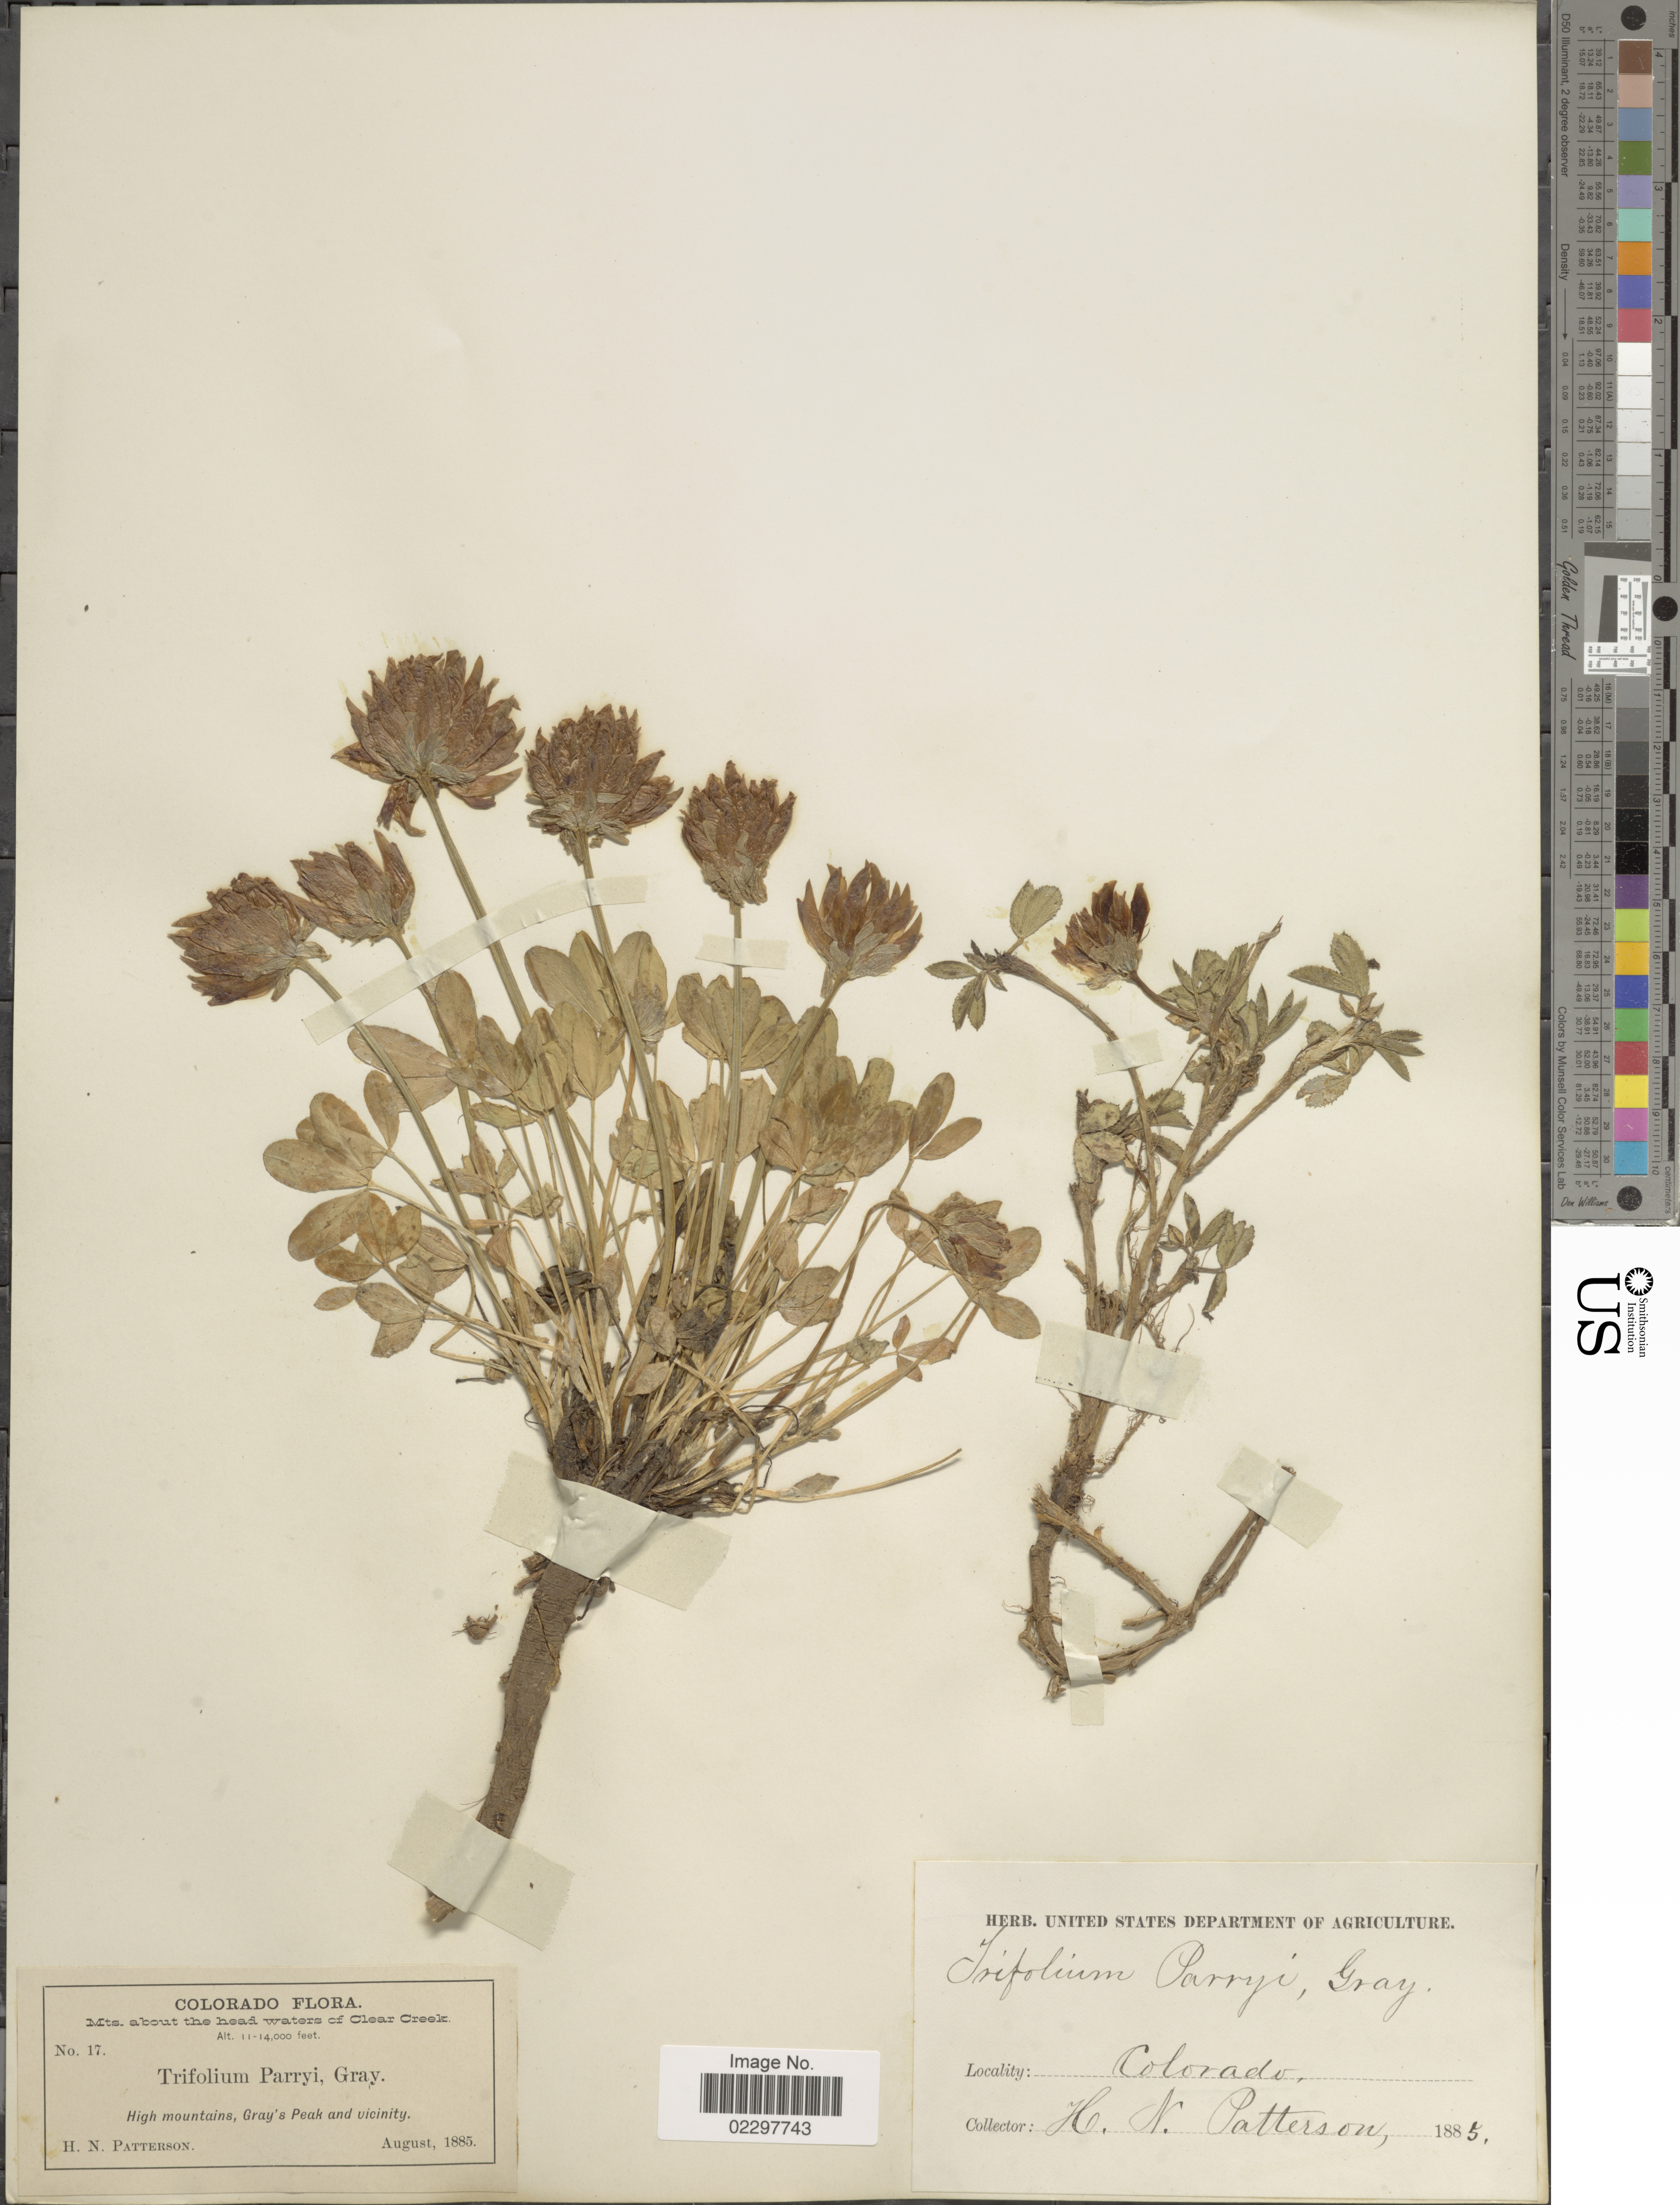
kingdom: Plantae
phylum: Tracheophyta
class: Magnoliopsida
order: Fabales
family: Fabaceae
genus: Trifolium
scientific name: Trifolium parryi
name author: A. Gray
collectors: H. N. Patterson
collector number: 17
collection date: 1885-08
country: United States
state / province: Colorado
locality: Mts about the head waters of Clear Creek, High mountains, Gray's Peak and vicinity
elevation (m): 3353